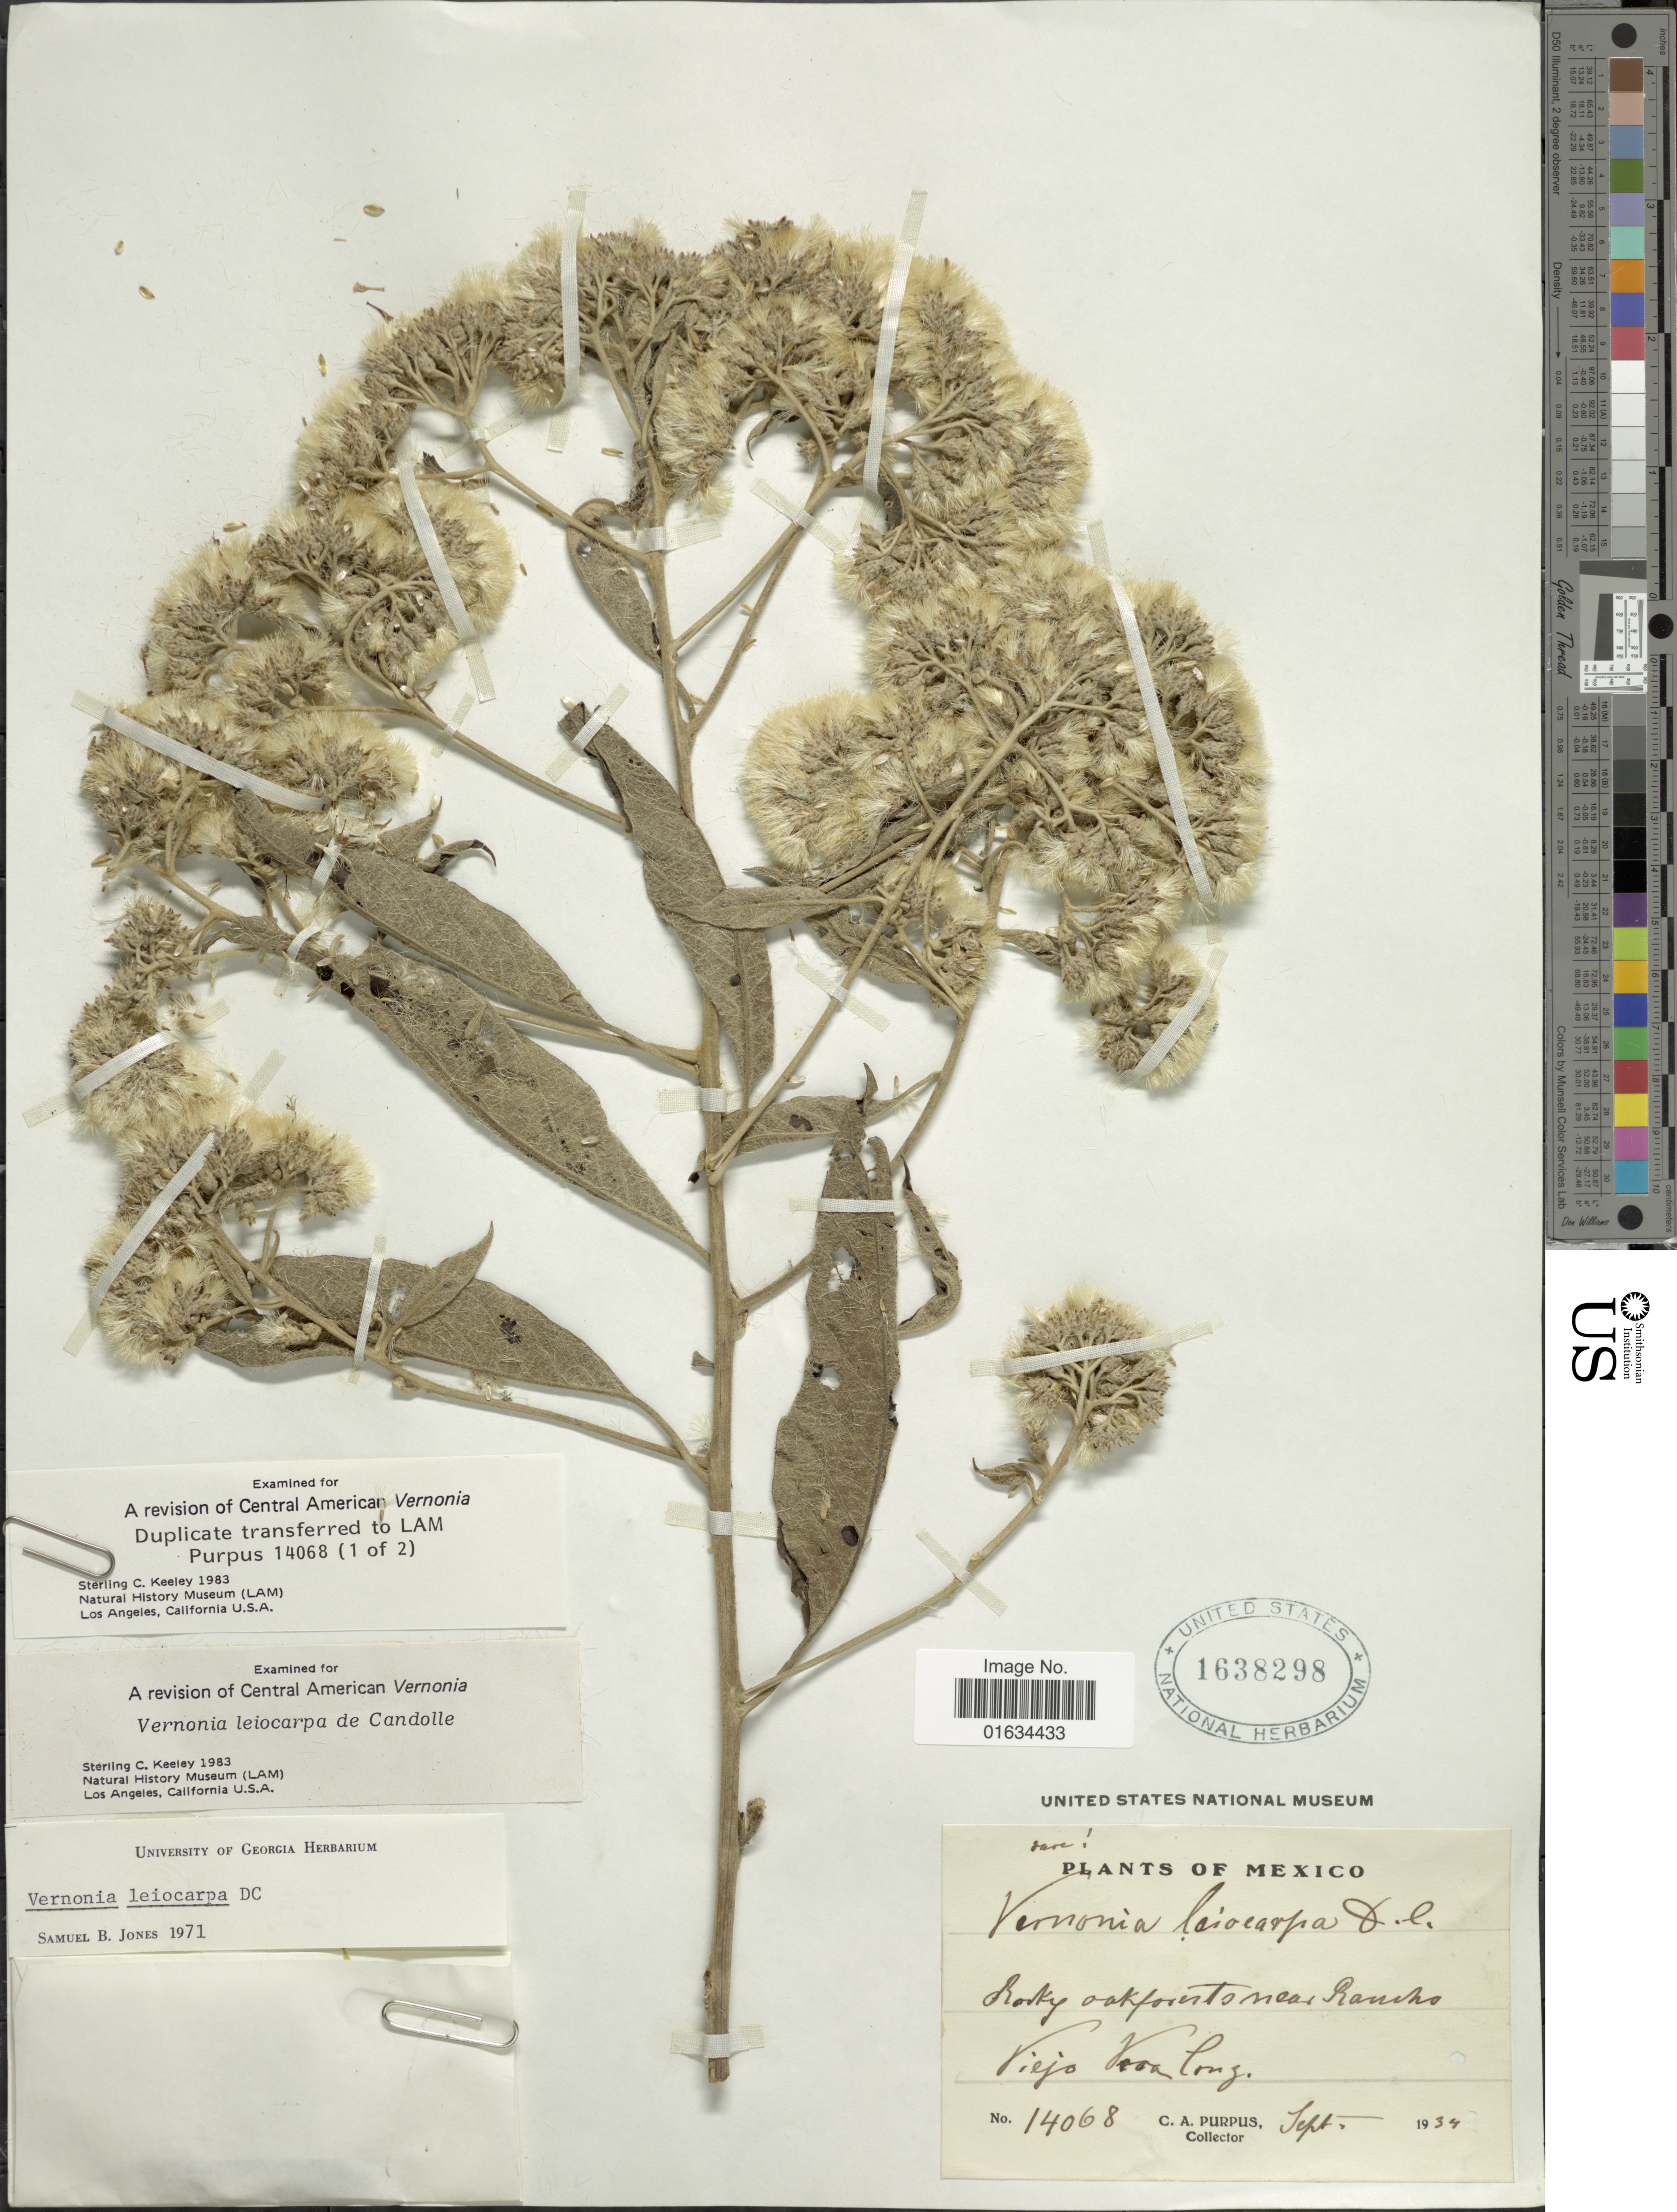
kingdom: Plantae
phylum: Tracheophyta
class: Magnoliopsida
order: Asterales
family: Asteraceae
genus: Eremosis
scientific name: Eremosis leiocarpa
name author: (DC.) Gleason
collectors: C. A. Purpus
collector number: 14068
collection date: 1934-09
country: Mexico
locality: Rocky oak forest near Rancho Viejo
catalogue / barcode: US 1638298